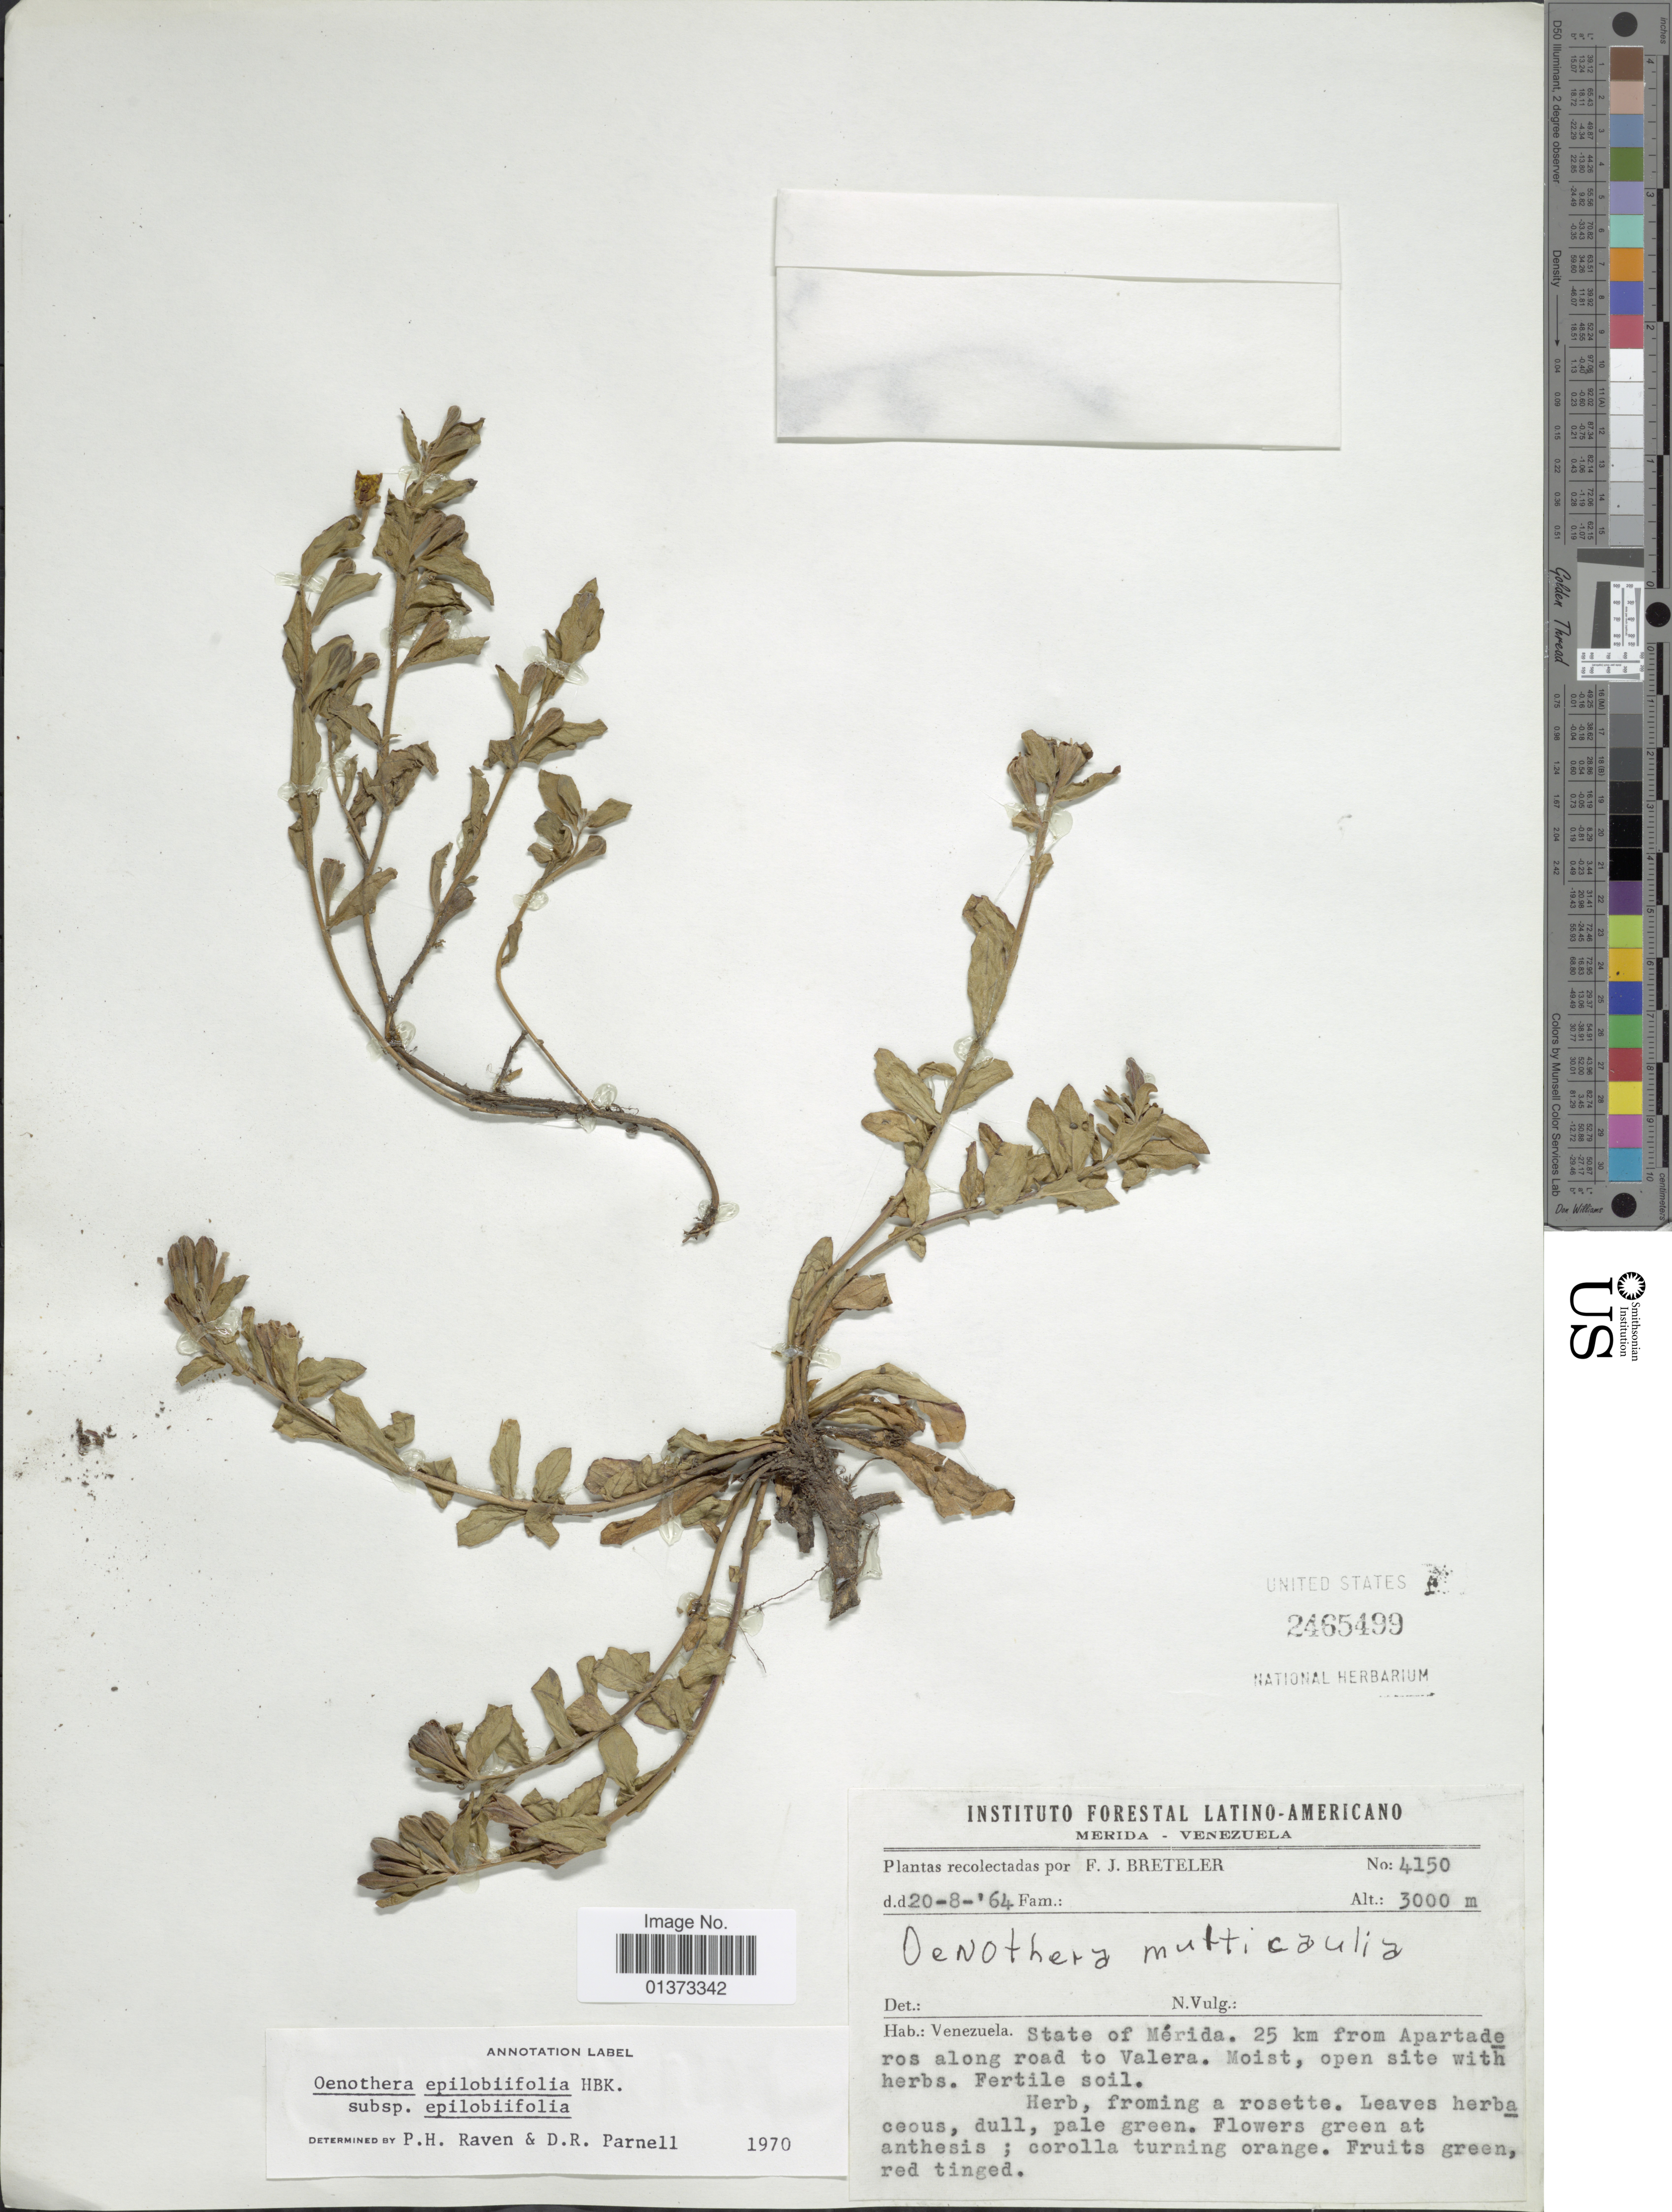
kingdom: Plantae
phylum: Tracheophyta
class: Magnoliopsida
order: Myrtales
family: Onagraceae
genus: Oenothera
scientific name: Oenothera epilobiifolia subsp. epilobiifolia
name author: Kunth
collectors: F. J. Breteler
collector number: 4150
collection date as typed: Transcribed d/m/y: 20/8/64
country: Venezuela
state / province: Mérida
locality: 25 km from Apartade ros along road to Valera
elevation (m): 3000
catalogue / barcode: US 2465499